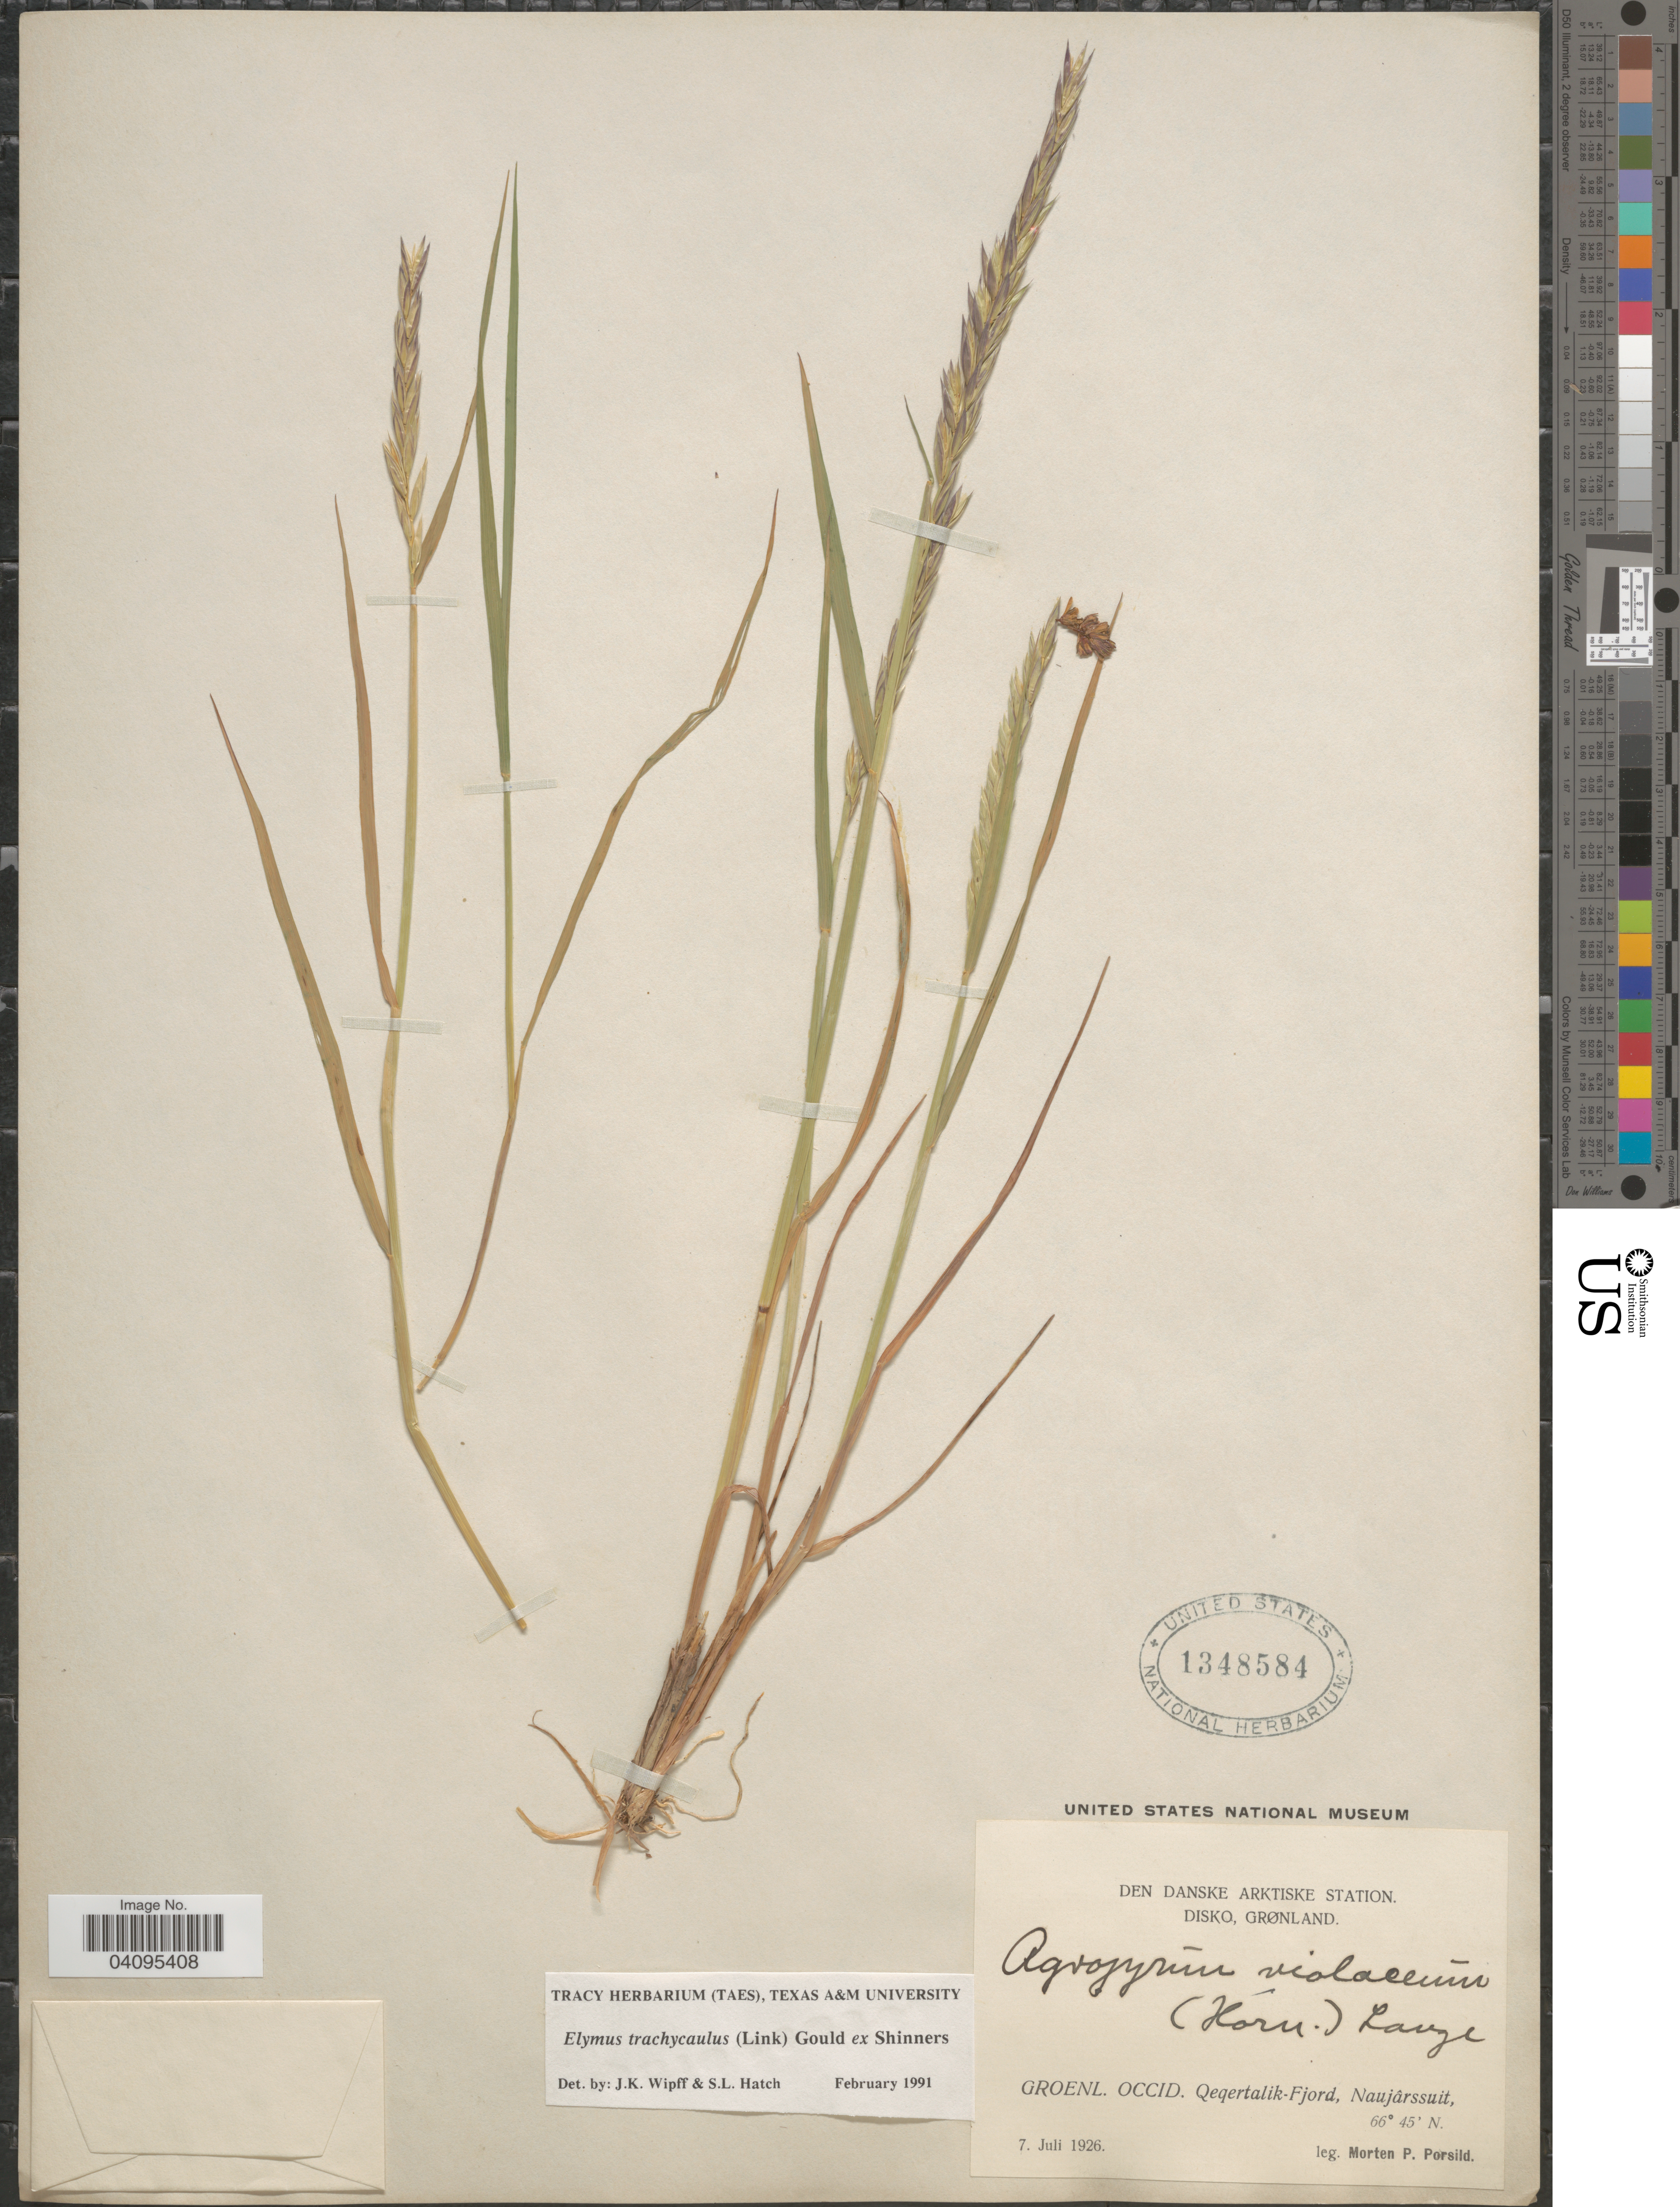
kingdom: Plantae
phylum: Tracheophyta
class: Liliopsida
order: Poales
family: Poaceae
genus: Elymus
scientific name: Elymus trachycaulus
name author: (Link) Gould ex Shinners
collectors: M. P. Porsild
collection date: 1926-07-07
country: Greenland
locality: Den Danske Arktiske Station. Disko, Grønland. Groenl. Occid. Qeqertalik-Fjord, Naujârssuit.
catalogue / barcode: US 1348584